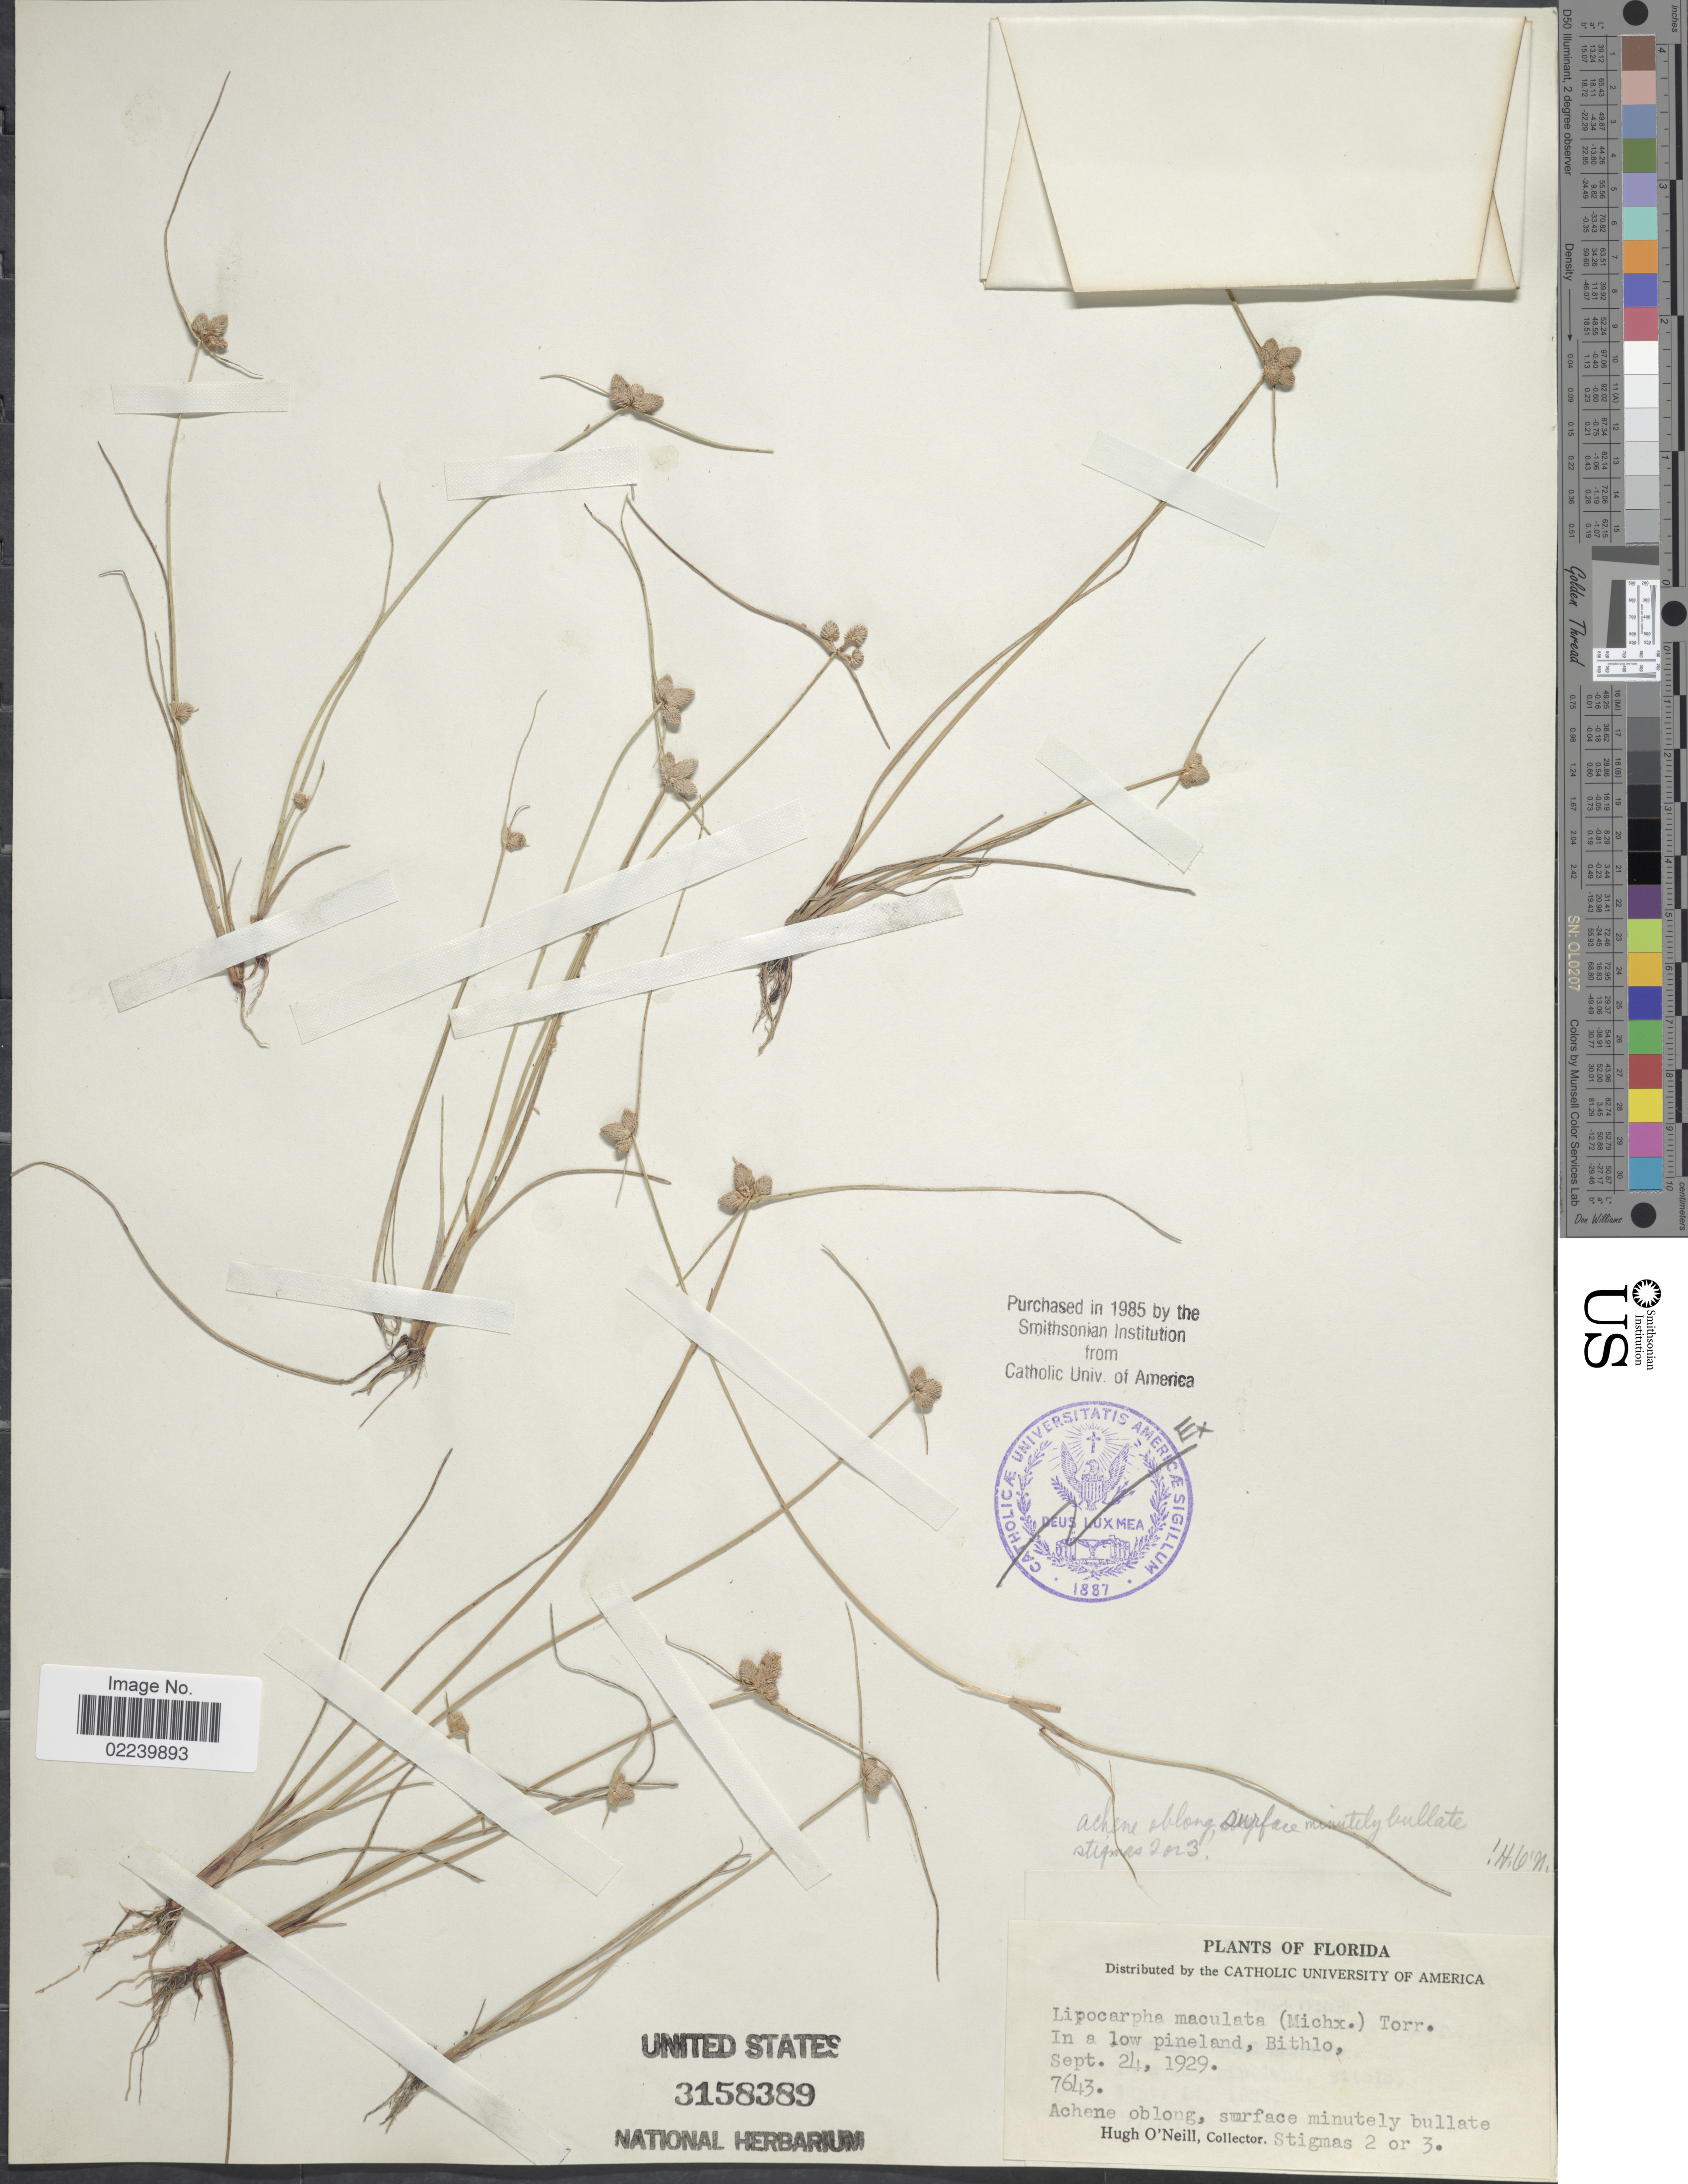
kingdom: Plantae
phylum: Tracheophyta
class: Liliopsida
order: Poales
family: Cyperaceae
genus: Cyperus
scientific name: Cyperus neotropicalis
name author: Alain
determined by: Strong, M. T., (US), Smithsonian Institution - National Museum of Natural History (UNITED STATES)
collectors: H. O'Neill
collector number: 7643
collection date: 1929-09-24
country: United States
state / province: Florida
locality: In a low pineland, Bithlo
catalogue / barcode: US 3158389